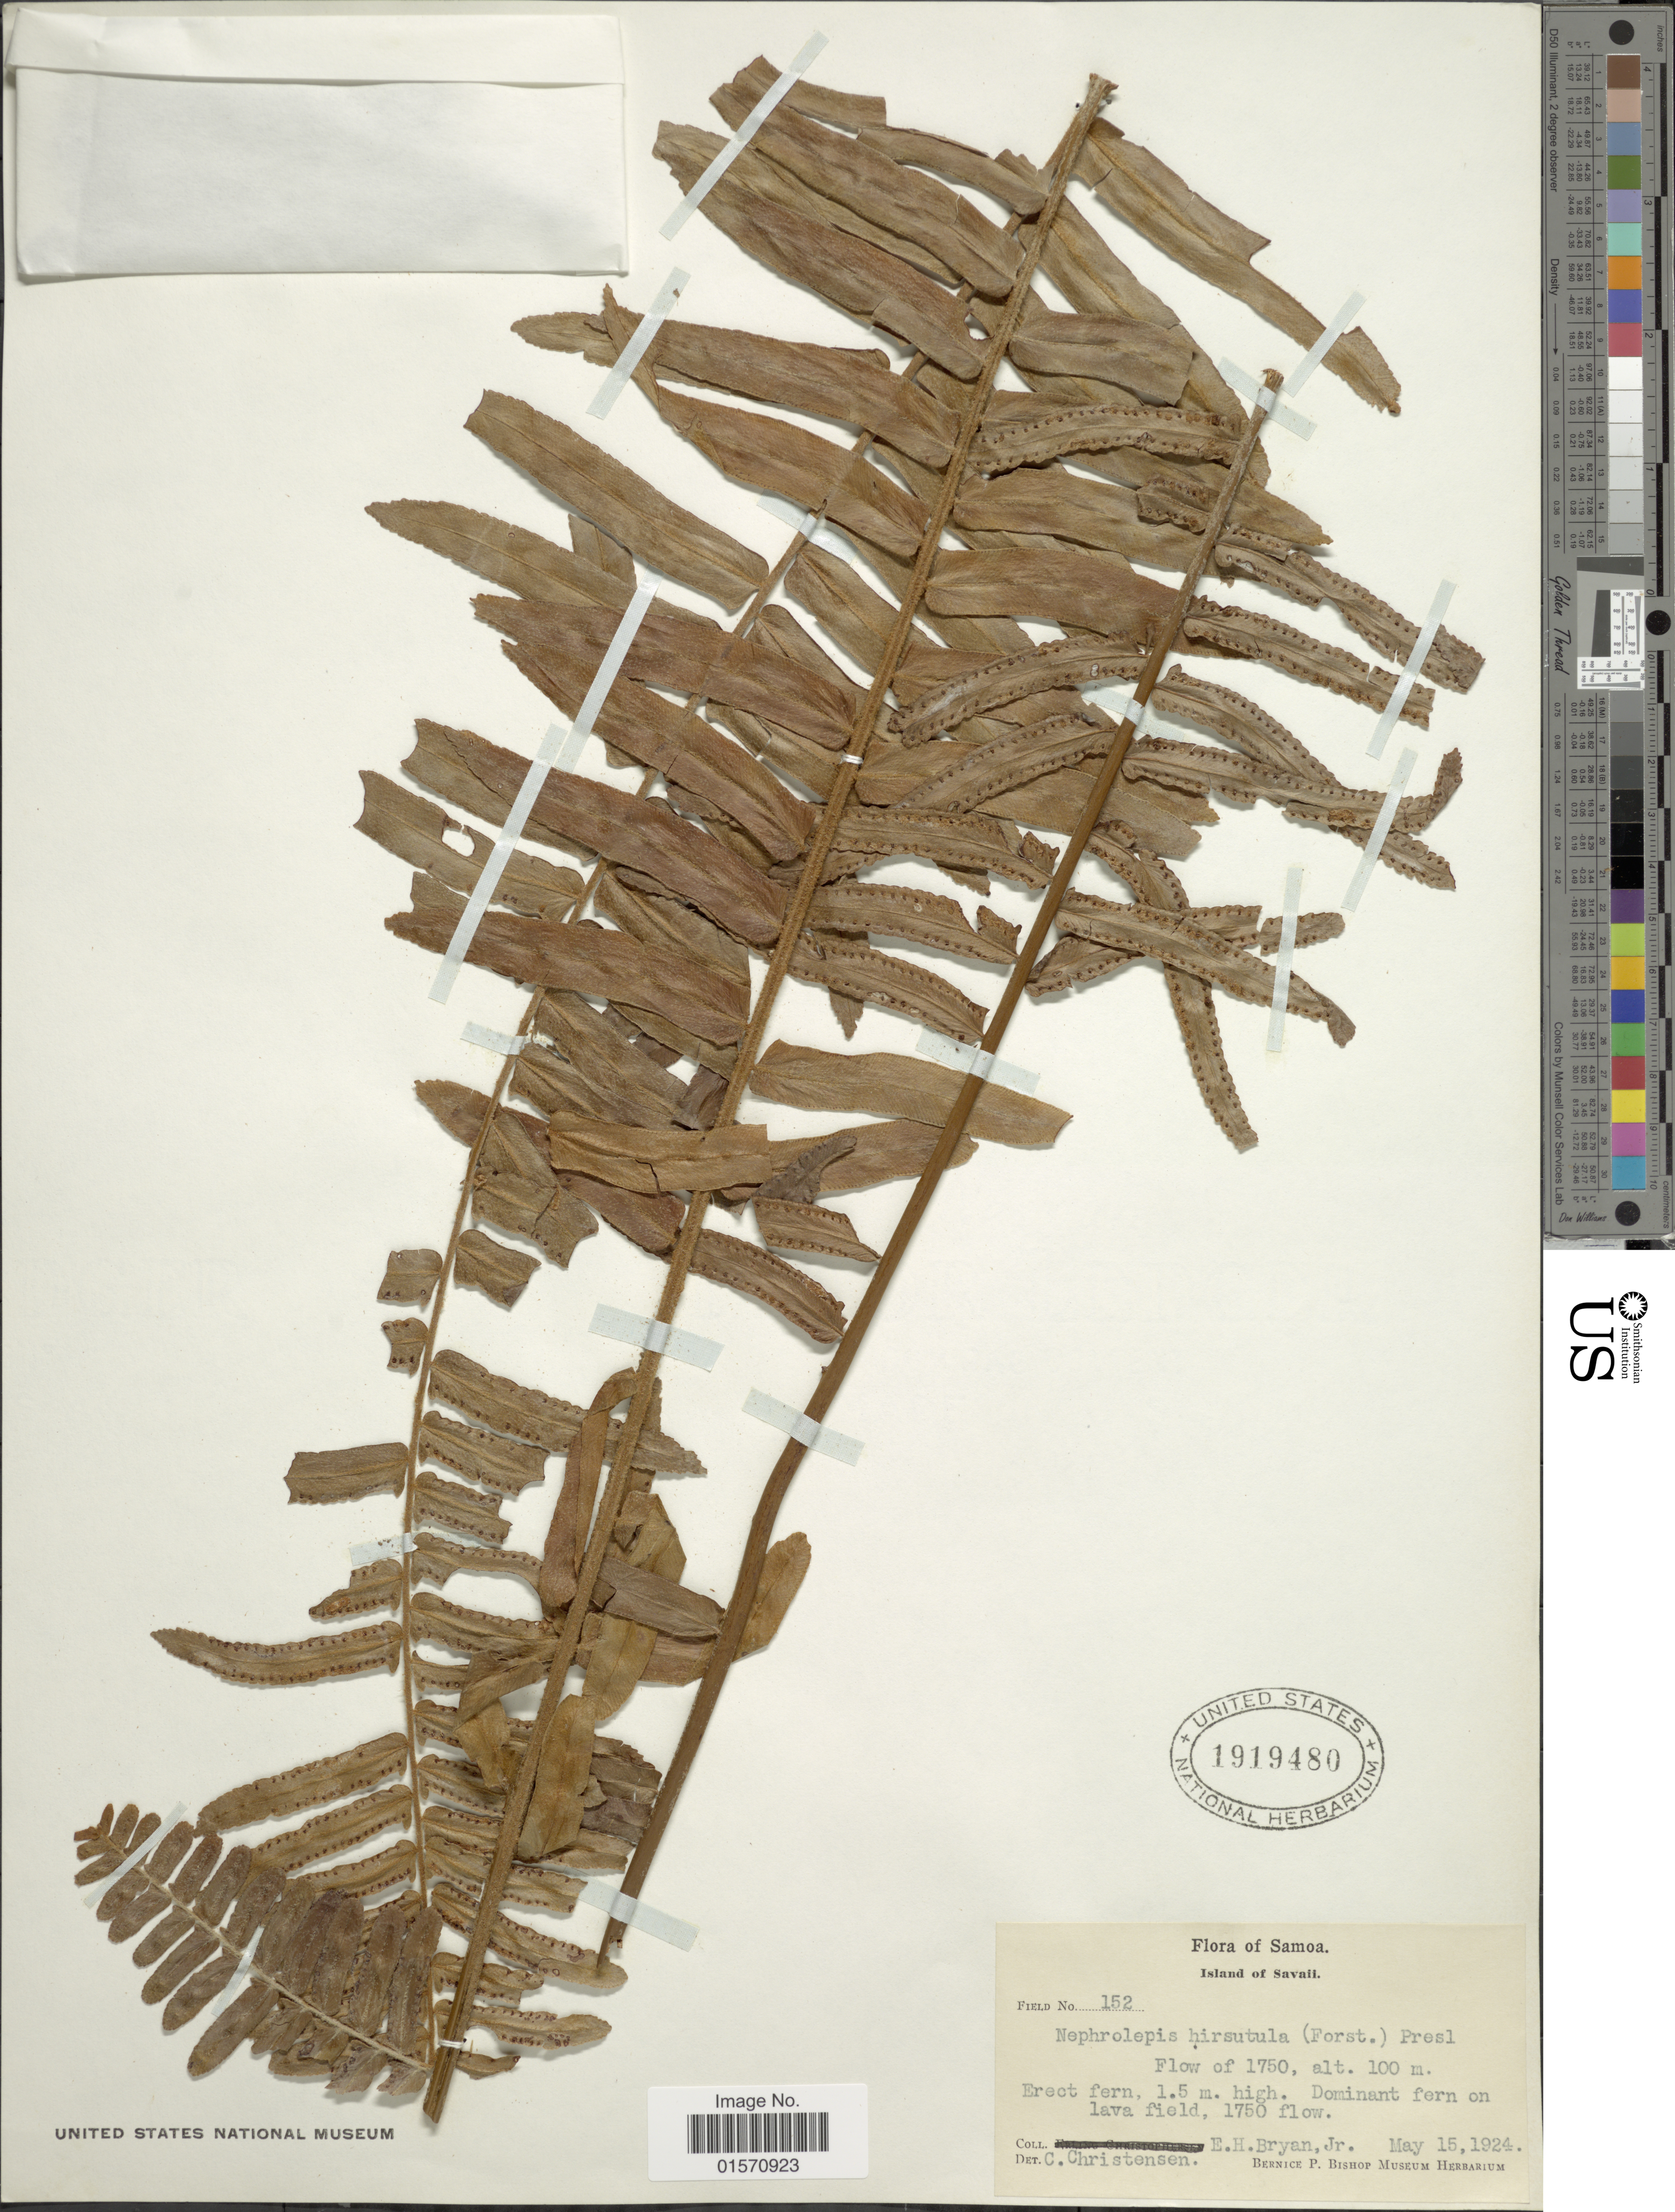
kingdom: Plantae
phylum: Tracheophyta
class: Polypodiopsida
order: Polypodiales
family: Nephrolepidaceae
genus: Nephrolepis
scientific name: Nephrolepis hirsutula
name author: (G. Forst.) C. Presl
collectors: E. Bryan Jr.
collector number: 152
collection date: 1924-05-15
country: Samoa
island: Savai'i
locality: Samoa. Island of Savaii. Flow of 1750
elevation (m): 100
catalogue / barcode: US 1919480